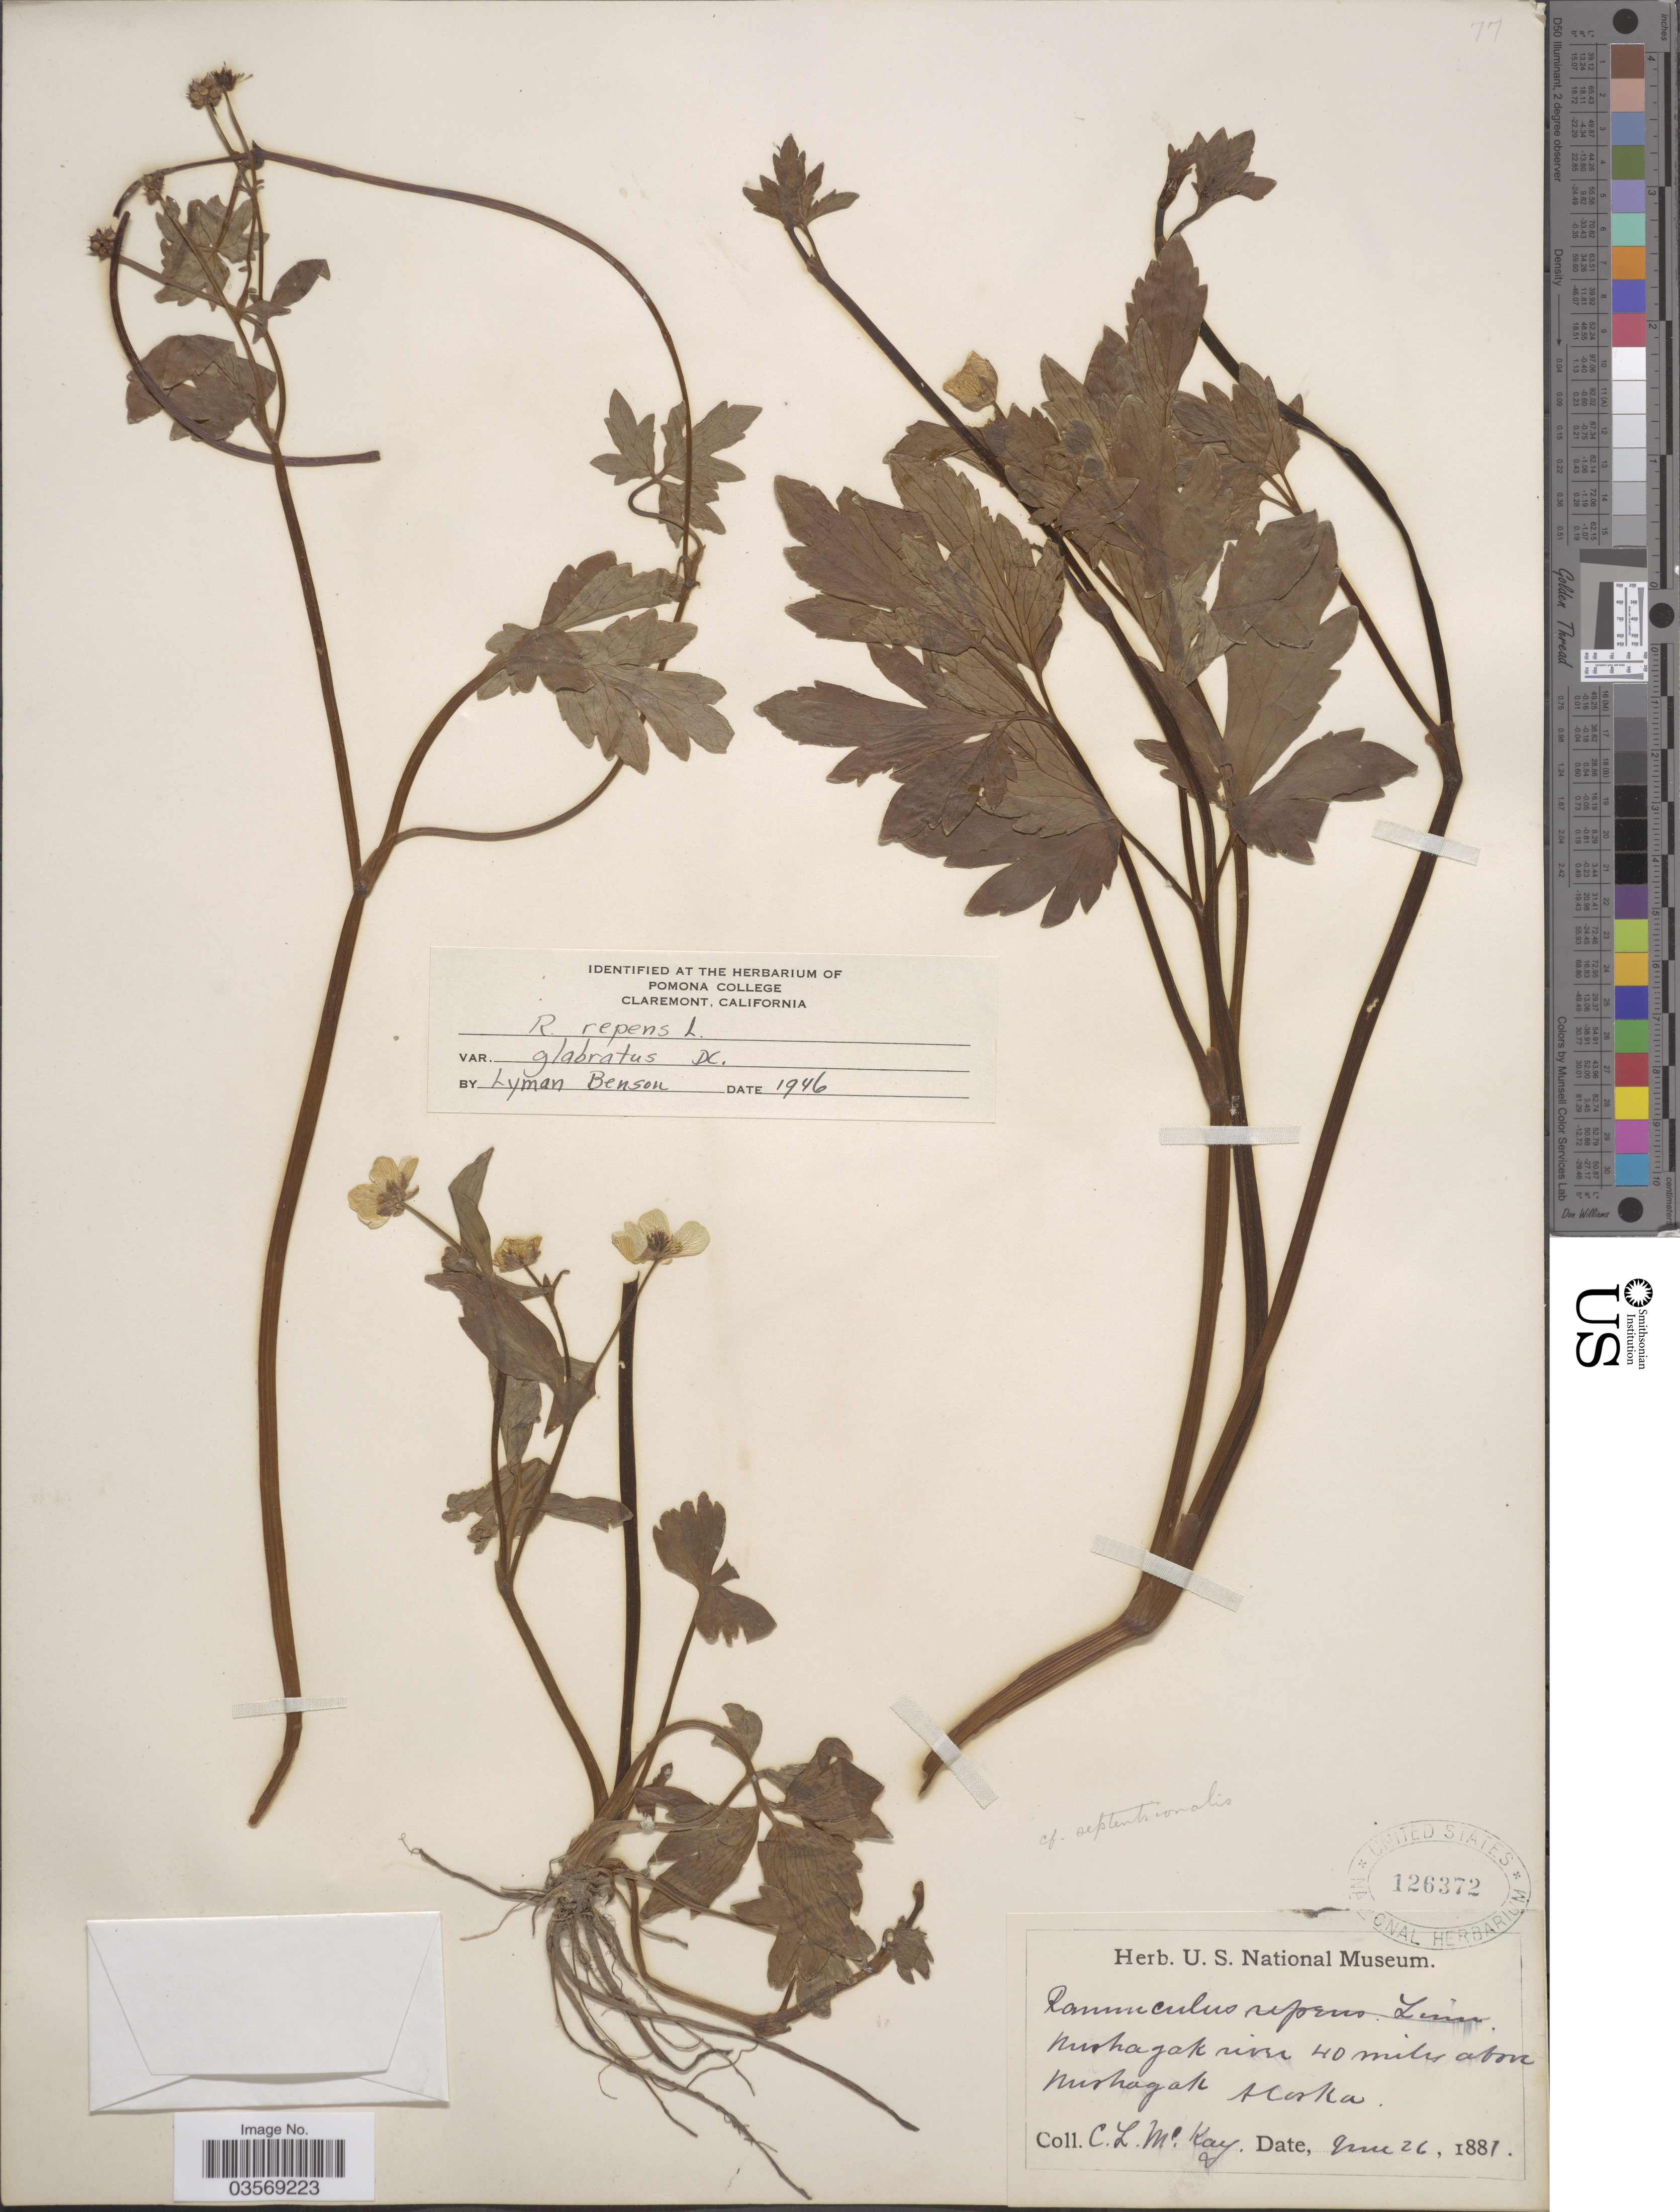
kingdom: Plantae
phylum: Tracheophyta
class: Magnoliopsida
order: Ranunculales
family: Ranunculaceae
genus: Ranunculus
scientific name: Ranunculus repens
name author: L.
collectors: C. McKay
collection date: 1881-06-26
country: United States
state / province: Alaska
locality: Nushagak river 40 miles above Nushagak.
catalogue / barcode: US 126372